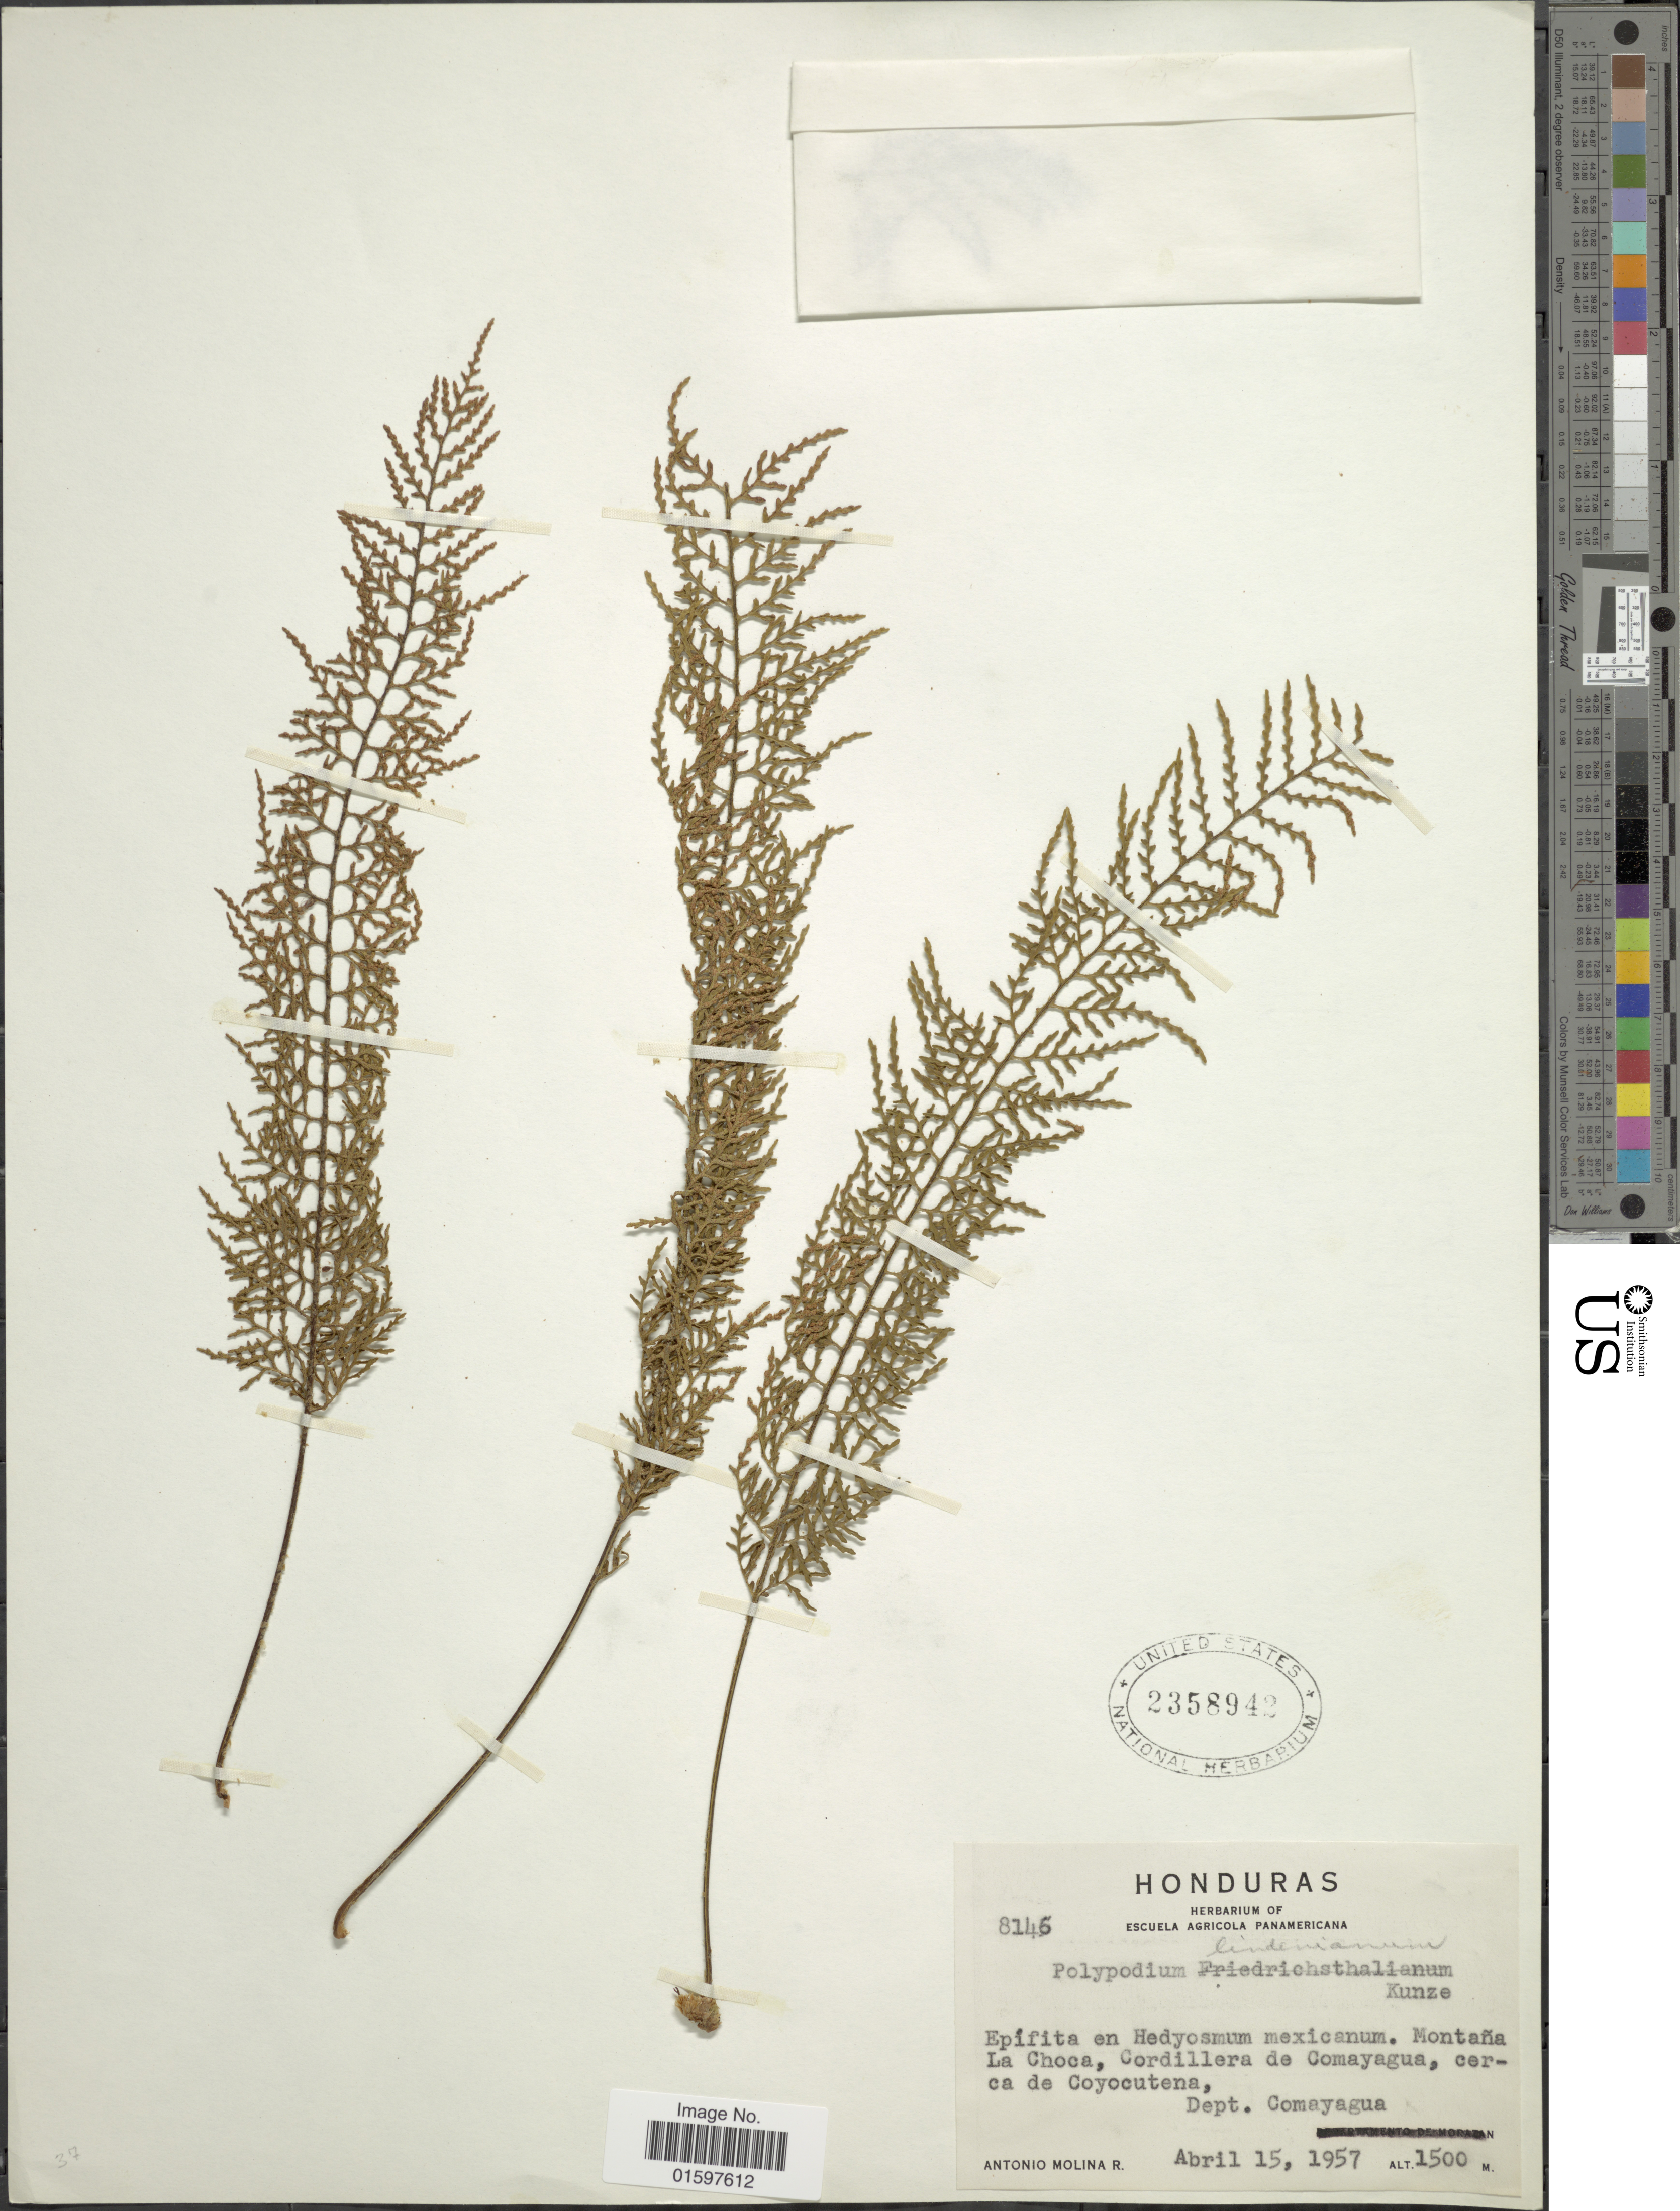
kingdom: Plantae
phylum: Tracheophyta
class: Polypodiopsida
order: Polypodiales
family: Polypodiaceae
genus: Pleopeltis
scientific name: Pleopeltis lindeniana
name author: (Kunze) A.R. Sm. & Tejero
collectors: A. Molina R.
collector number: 8146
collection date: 1957-04-15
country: Honduras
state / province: Comayagua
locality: Montaña La Choca, Cordillera de Camayagua, cerca de Coyocutena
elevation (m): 1500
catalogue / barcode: US 2358942